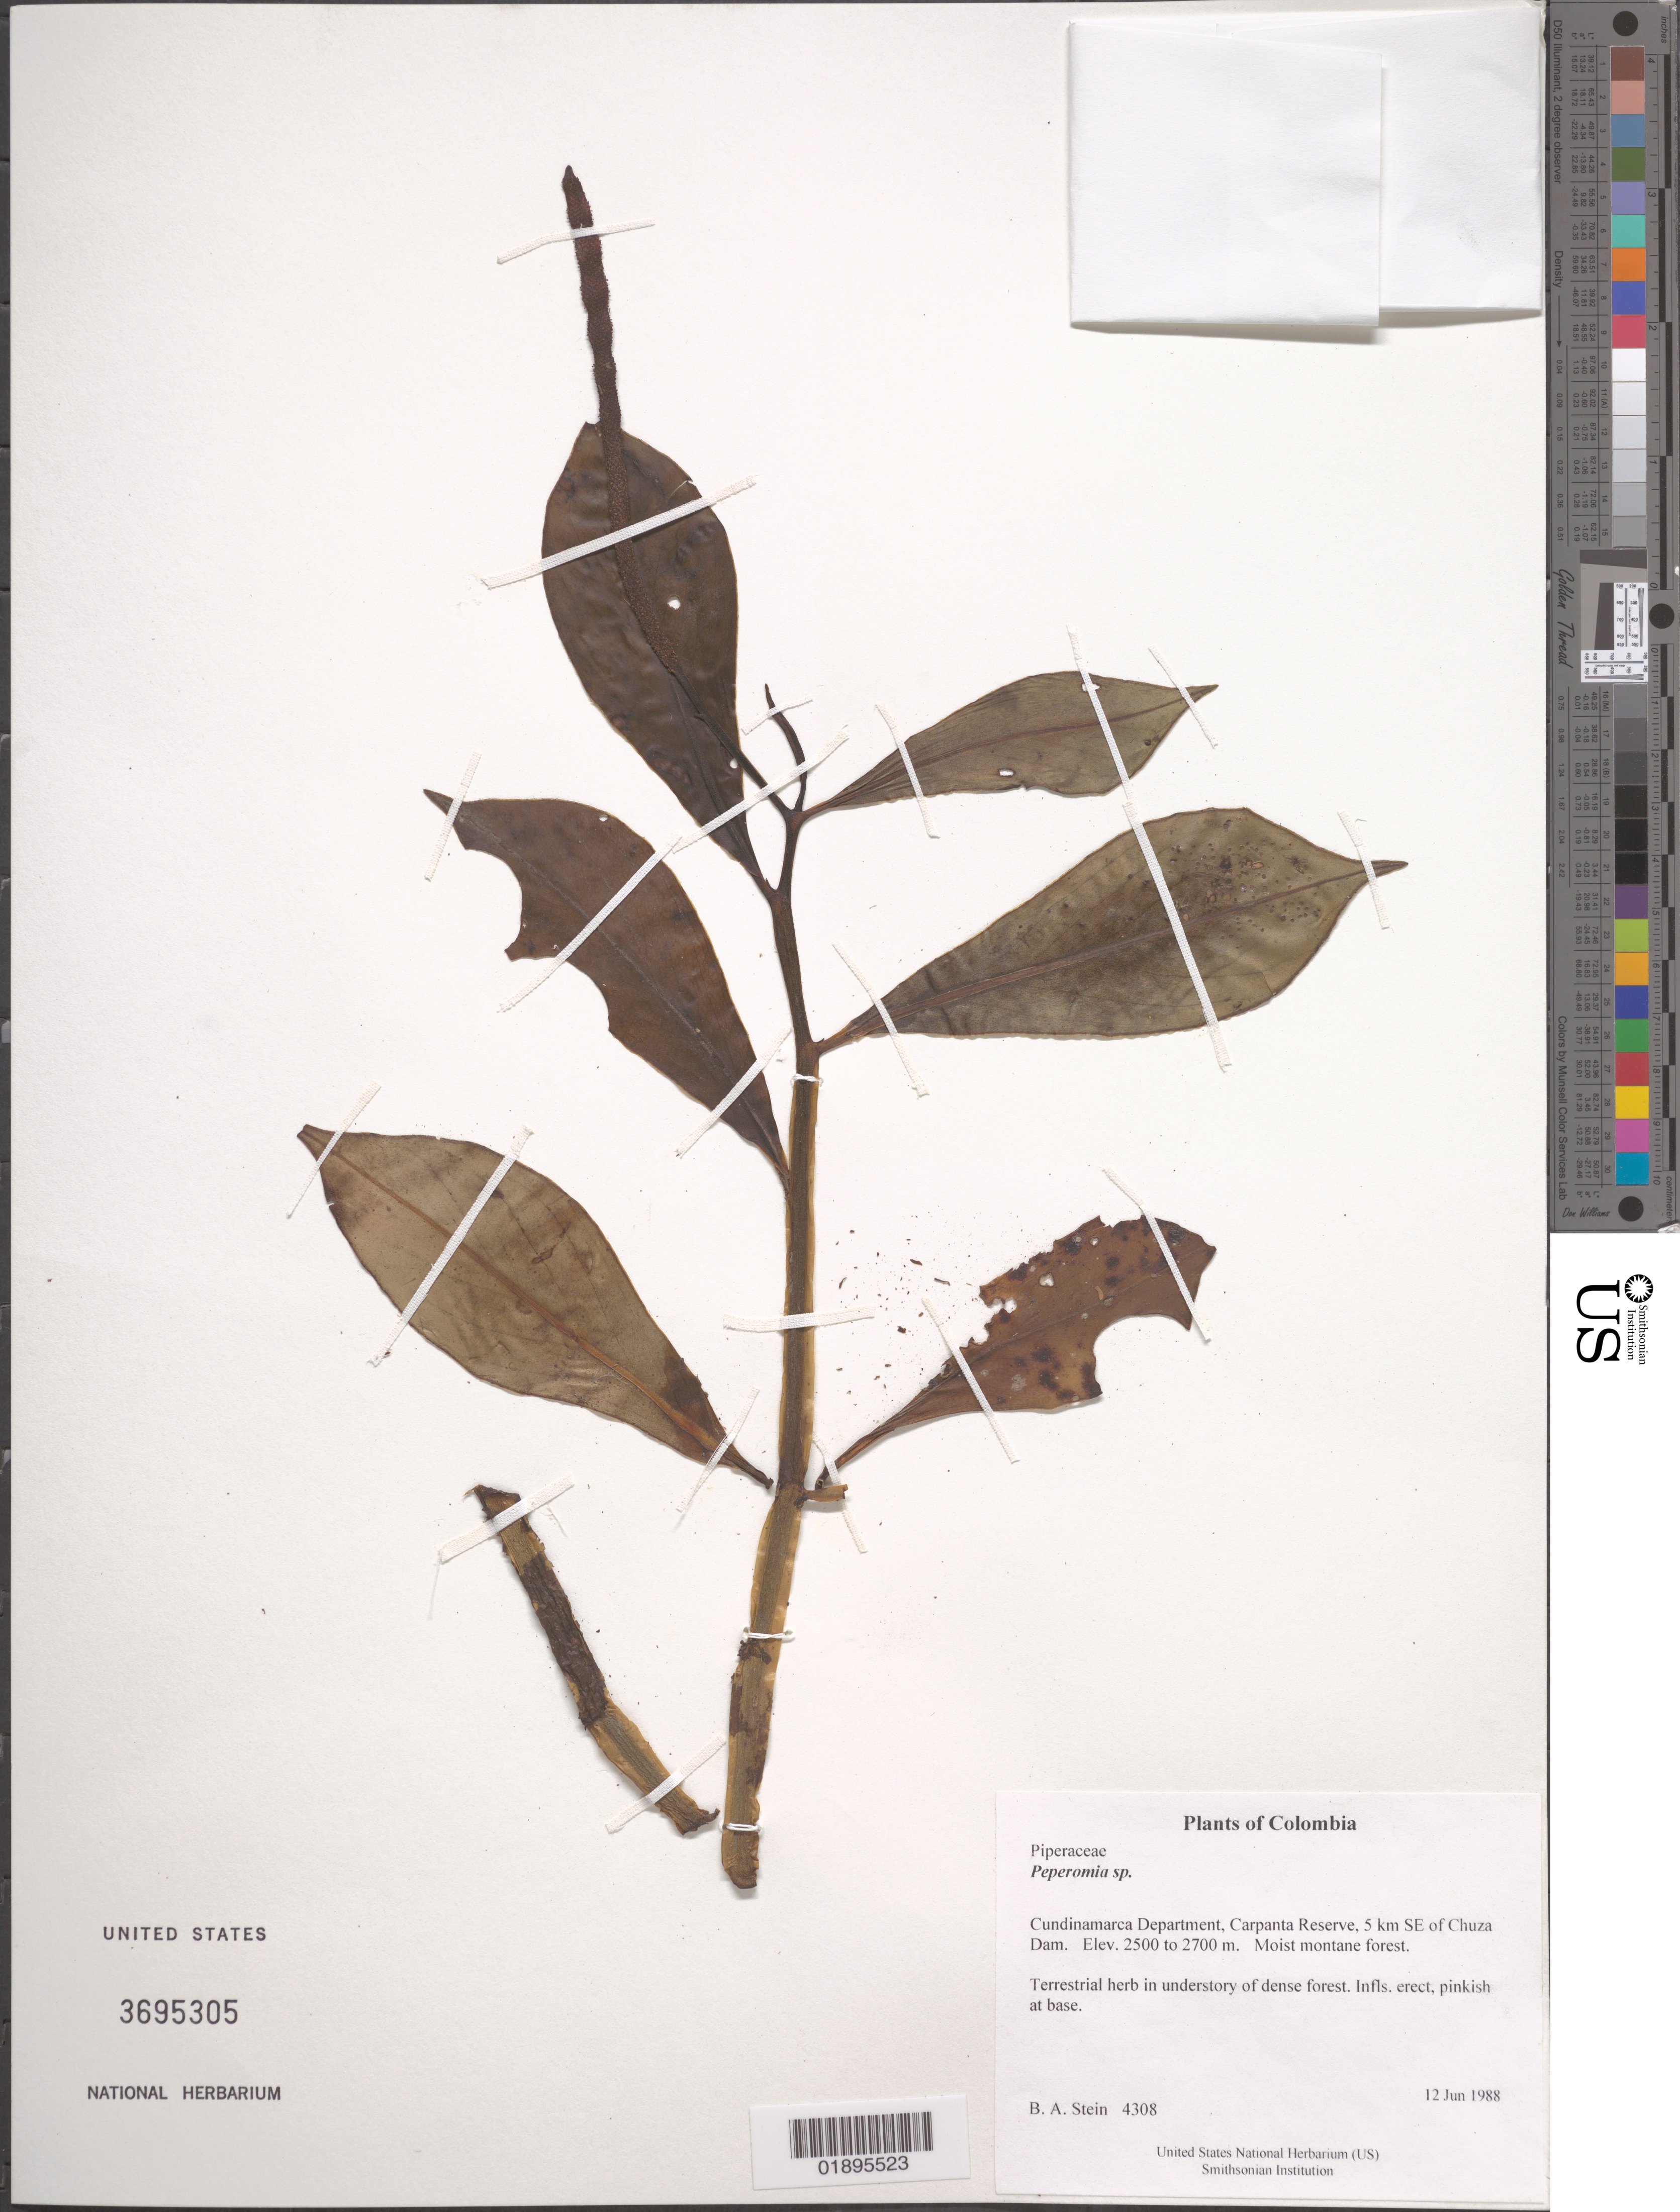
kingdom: Plantae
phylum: Tracheophyta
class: Magnoliopsida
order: Piperales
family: Piperaceae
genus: Peperomia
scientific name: Peperomia acuminata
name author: Ruiz & Pav.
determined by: Jiménez, José Estaban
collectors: B. A. Stein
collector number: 4308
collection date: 1988-06-12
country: Colombia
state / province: Cundinamarca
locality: Carpanta Reserve, 5 km SE of Chuza Dam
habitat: Moist montane forest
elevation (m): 2500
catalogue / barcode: US 3695305